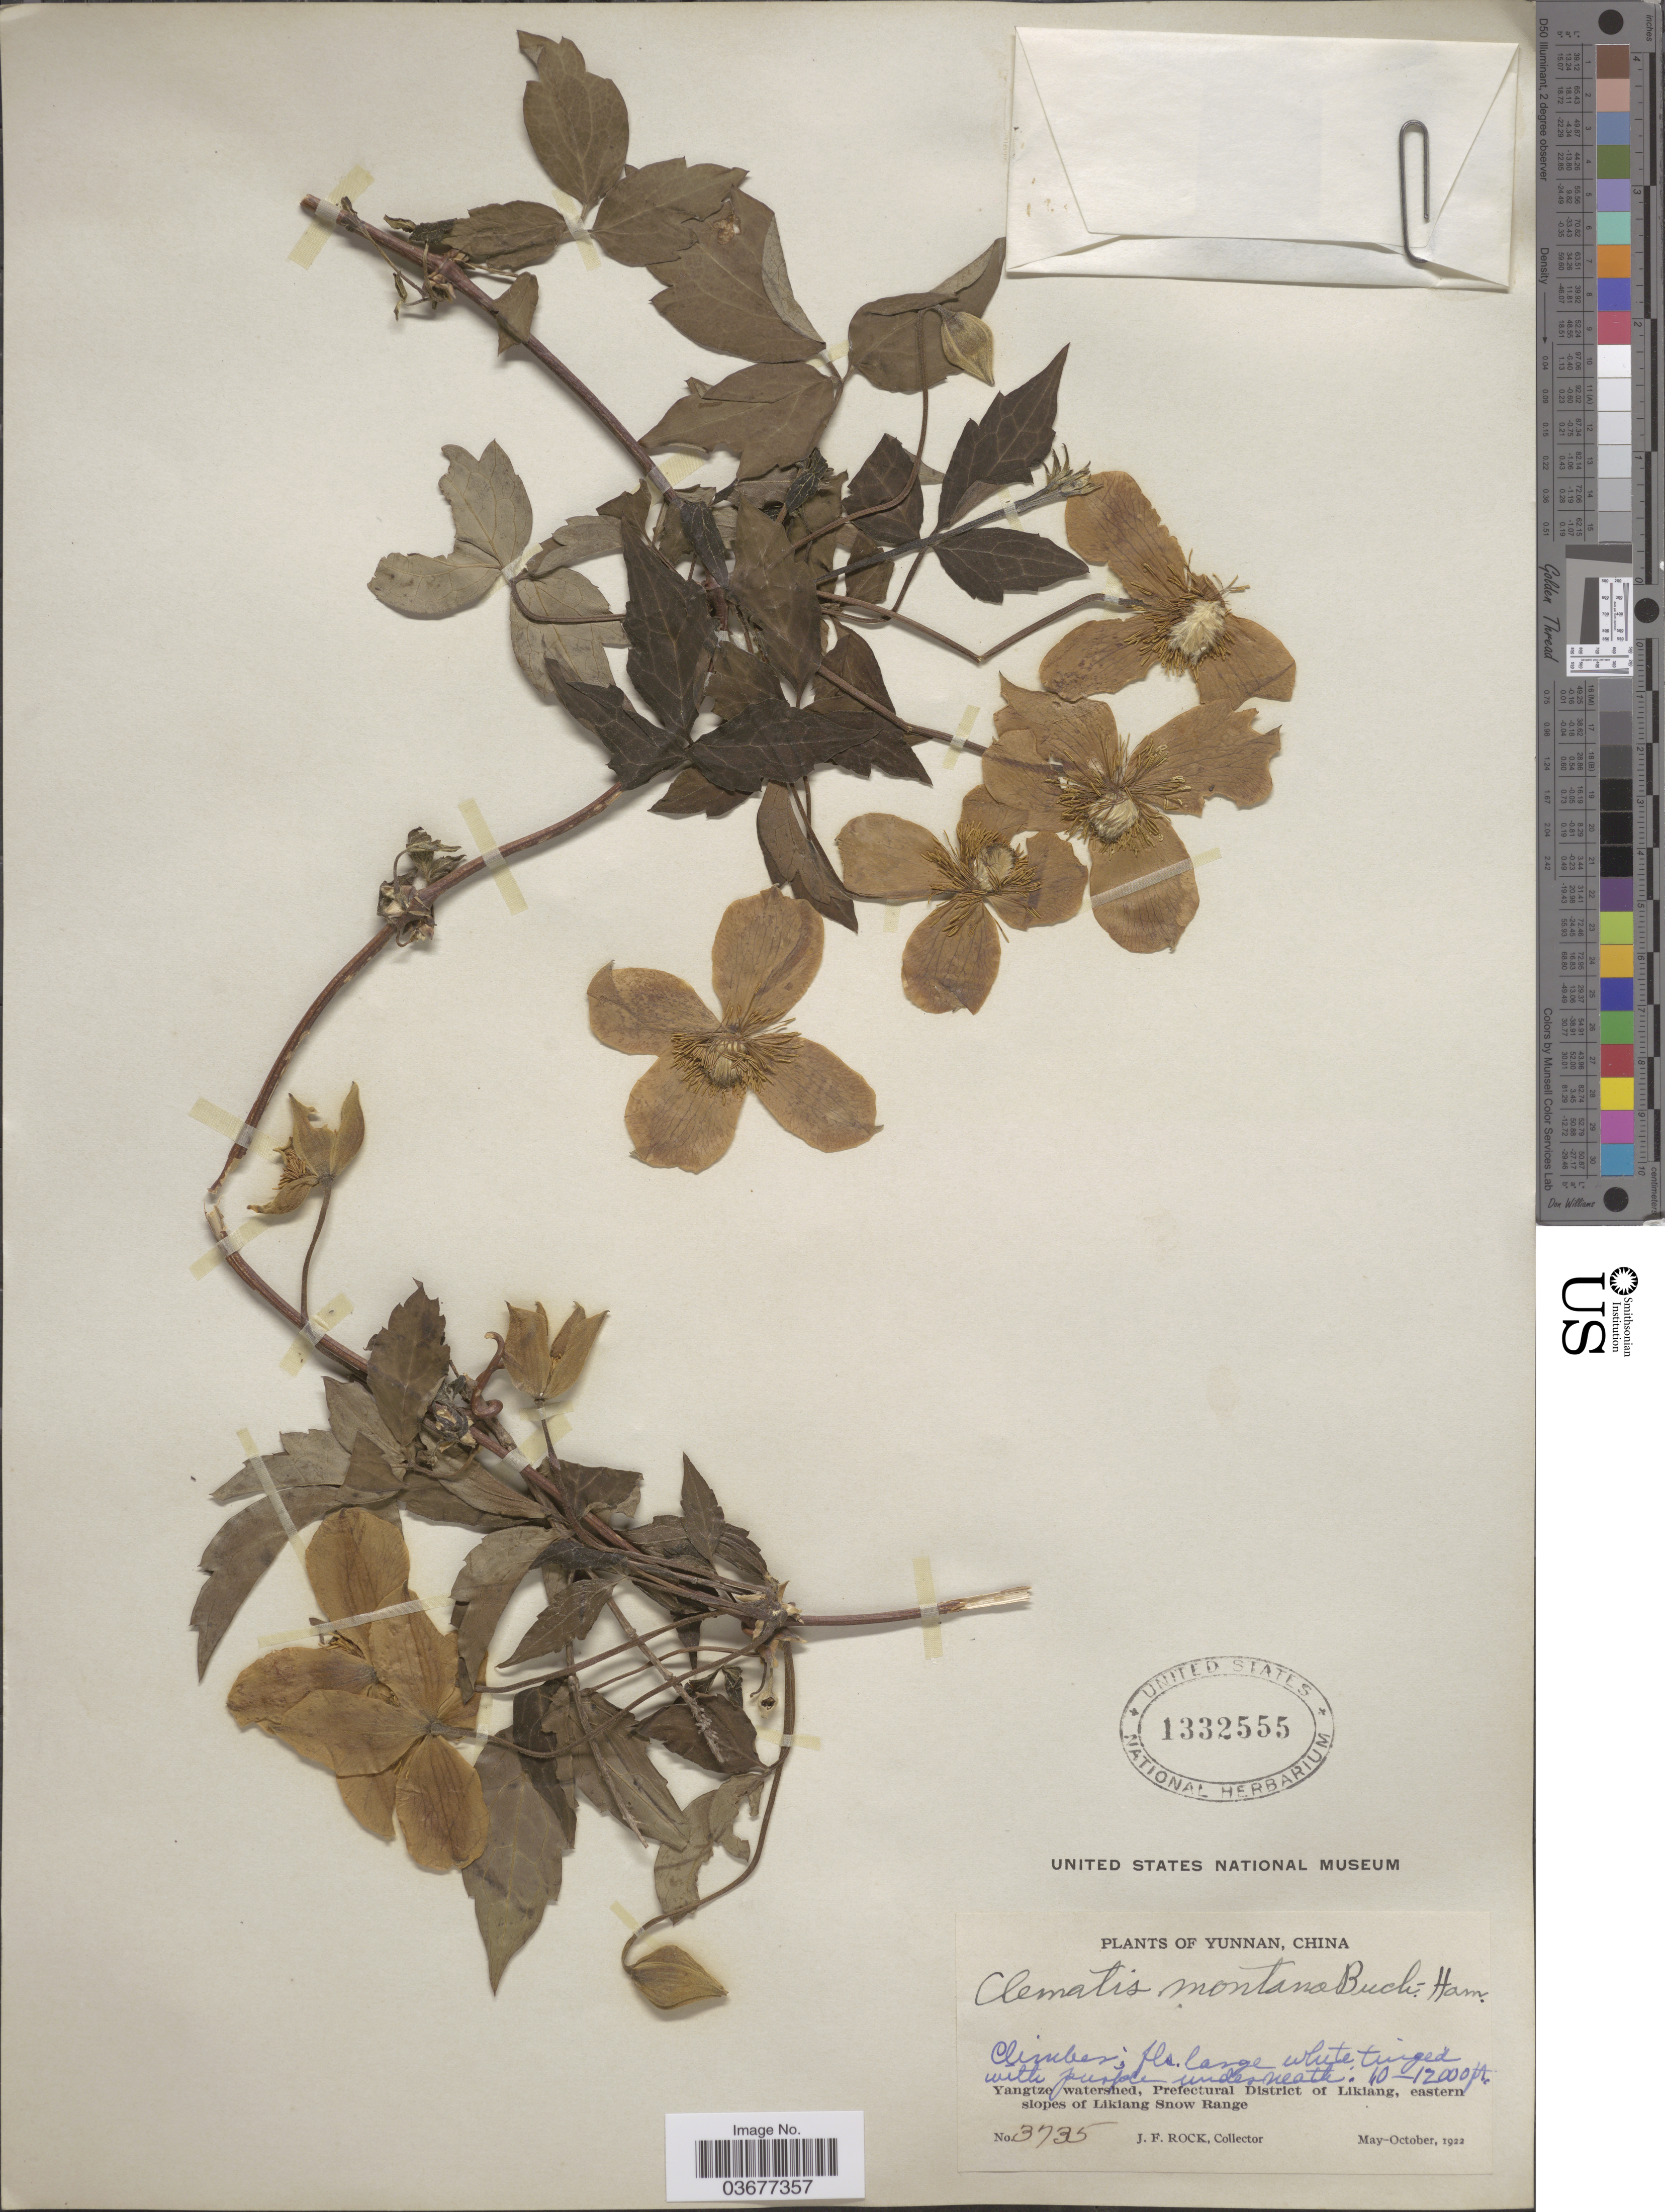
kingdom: Plantae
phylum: Tracheophyta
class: Magnoliopsida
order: Ranunculales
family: Ranunculaceae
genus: Clematis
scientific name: Clematis montana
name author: Buch.-Ham. ex DC.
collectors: J. Rock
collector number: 3735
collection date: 1922-05/1922-10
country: China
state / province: Yunnan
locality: Yangtze watershed, Prefectural District of Likiang, eastern slopes of Likiang Snow Range.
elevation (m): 3048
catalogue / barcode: US 1332555